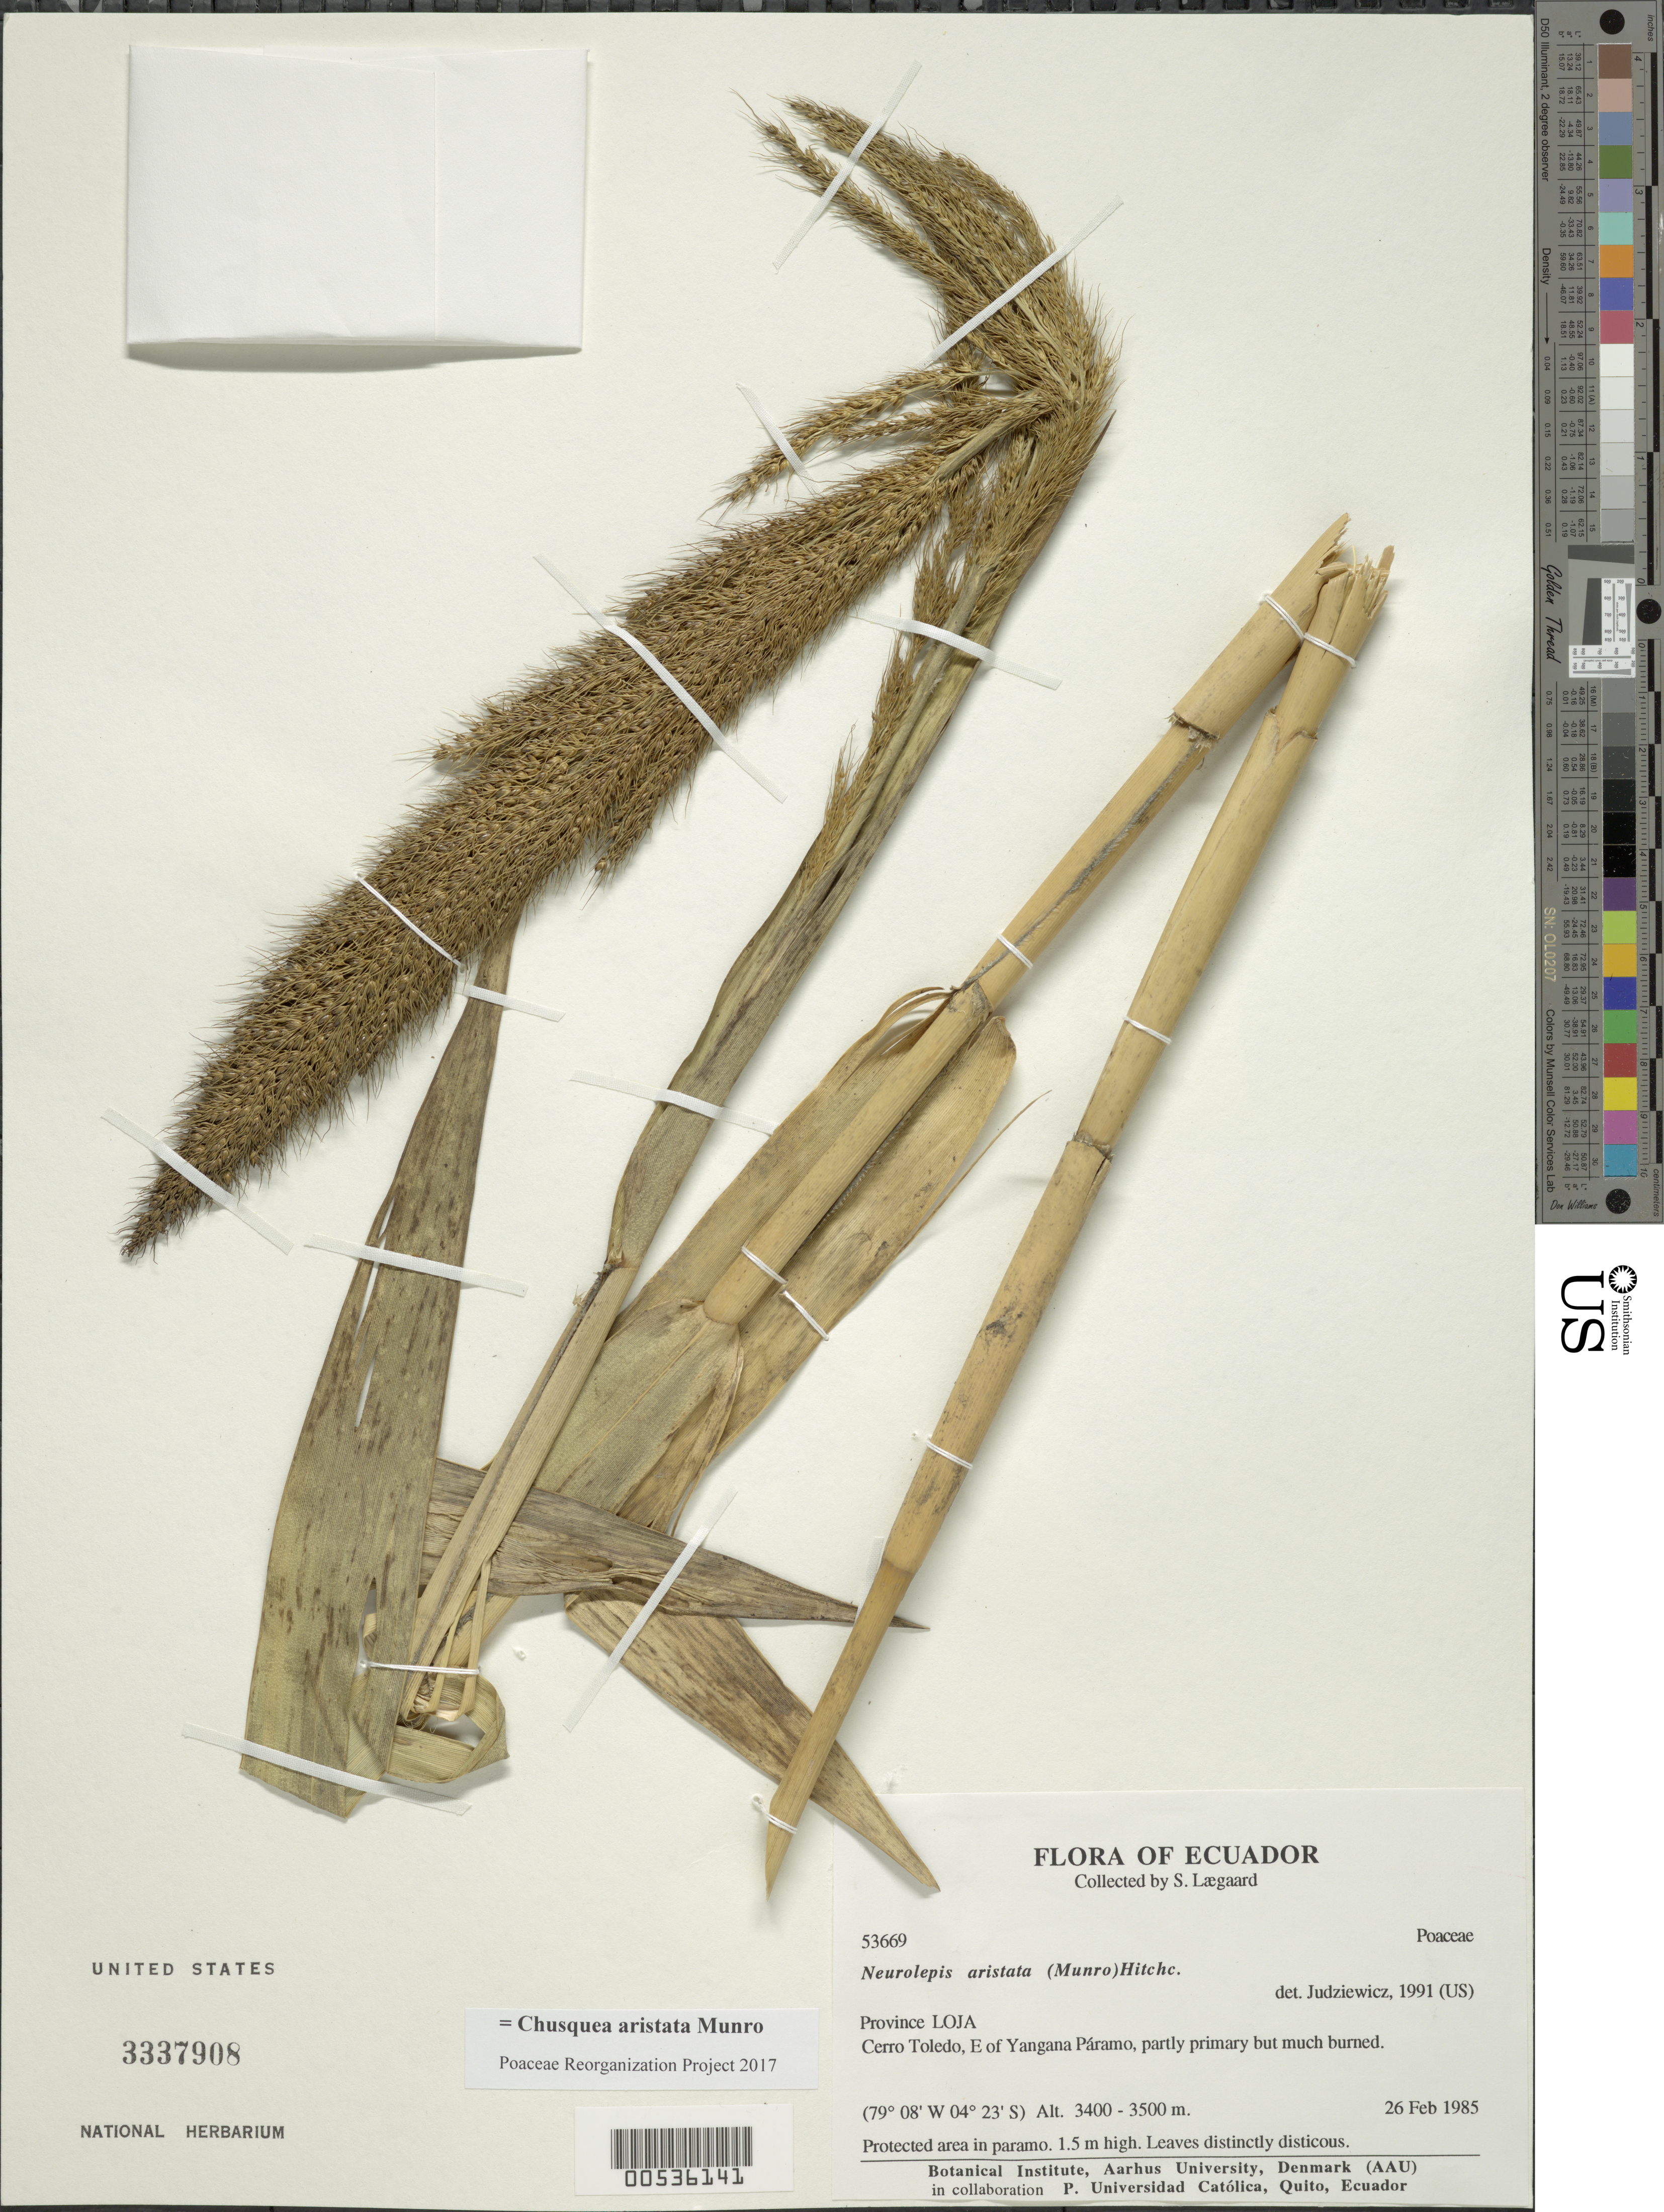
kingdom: Plantae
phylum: Tracheophyta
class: Liliopsida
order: Poales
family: Poaceae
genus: Chusquea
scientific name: Chusquea aristata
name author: Munro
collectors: S. Lægaard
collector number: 53669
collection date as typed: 26 Feb 1985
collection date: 1985-02-26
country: Ecuador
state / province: Loja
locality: Cerro Toledo, E of Yangana Paramo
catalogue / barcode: US 3337908